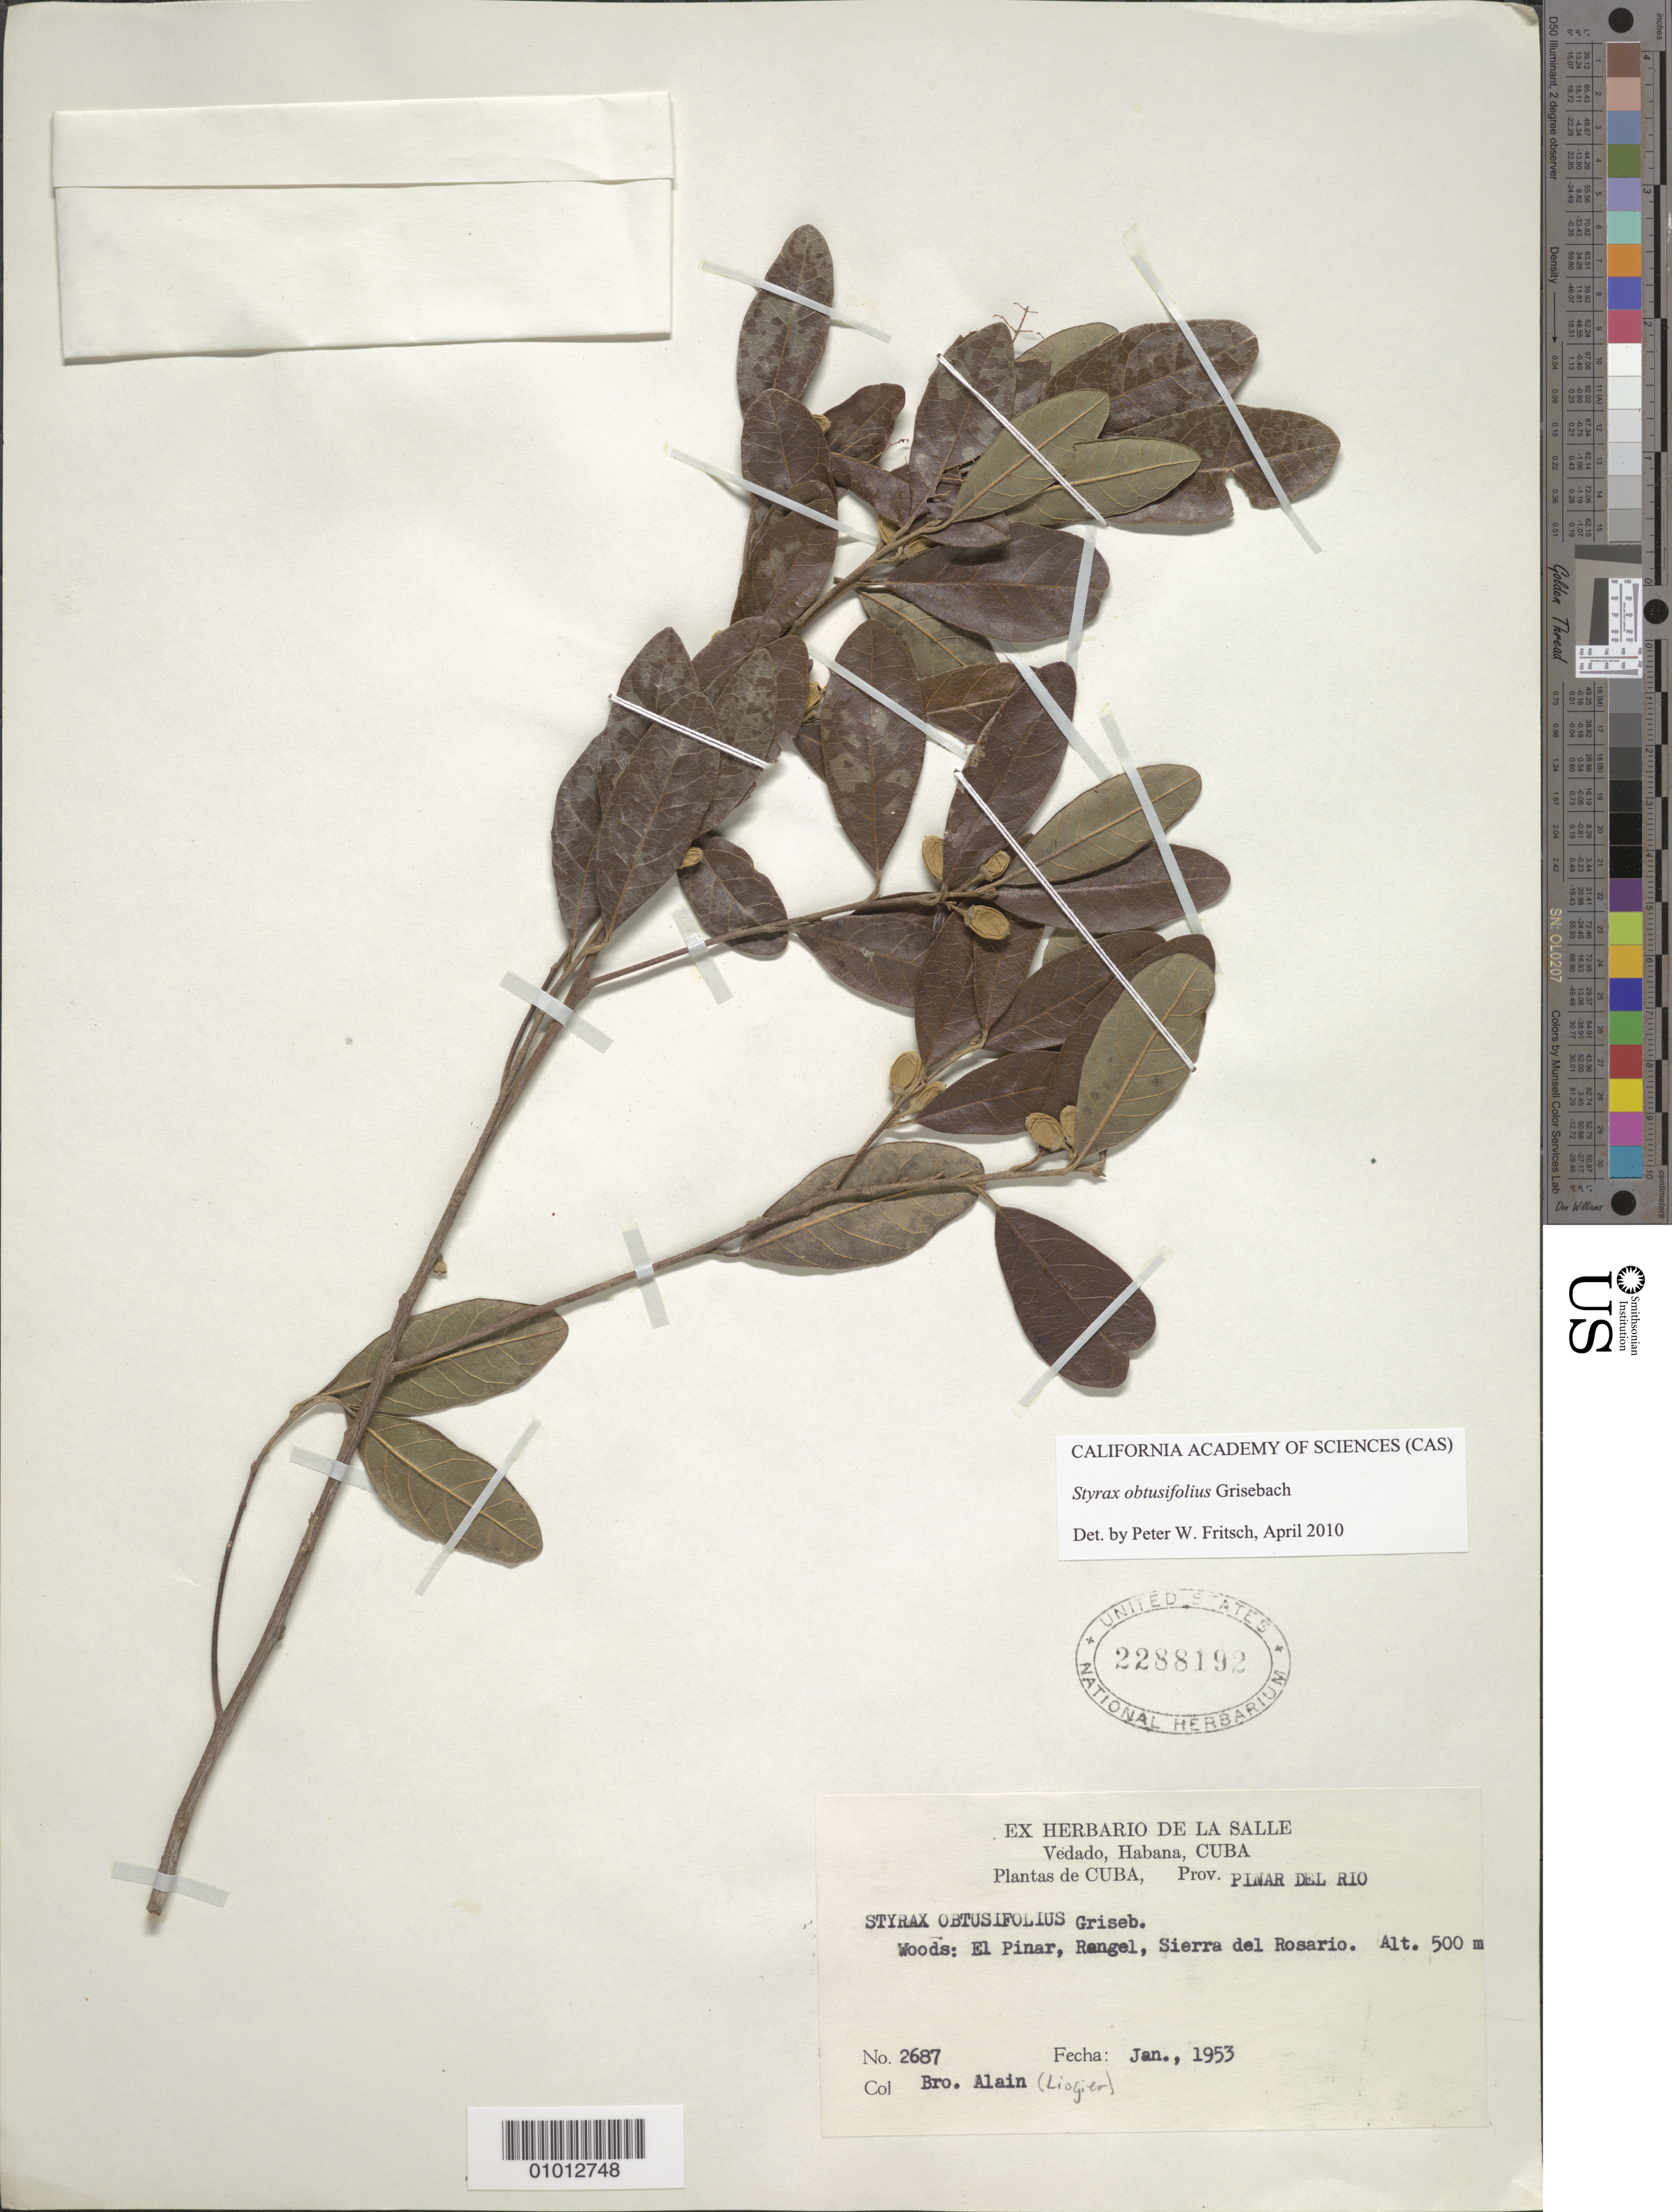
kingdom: Plantae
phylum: Tracheophyta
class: Magnoliopsida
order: Ericales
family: Styracaceae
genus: Styrax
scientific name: Styrax obtusifolius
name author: Griseb.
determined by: Fritsch, Peter W.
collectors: A. H. Liogier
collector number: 2687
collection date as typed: Jan 1953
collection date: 1953-01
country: Cuba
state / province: Pinar del Rio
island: Cuba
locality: El Pinar, Rangel, Sierra del Rosario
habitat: Woods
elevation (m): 152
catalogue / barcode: US 2288192